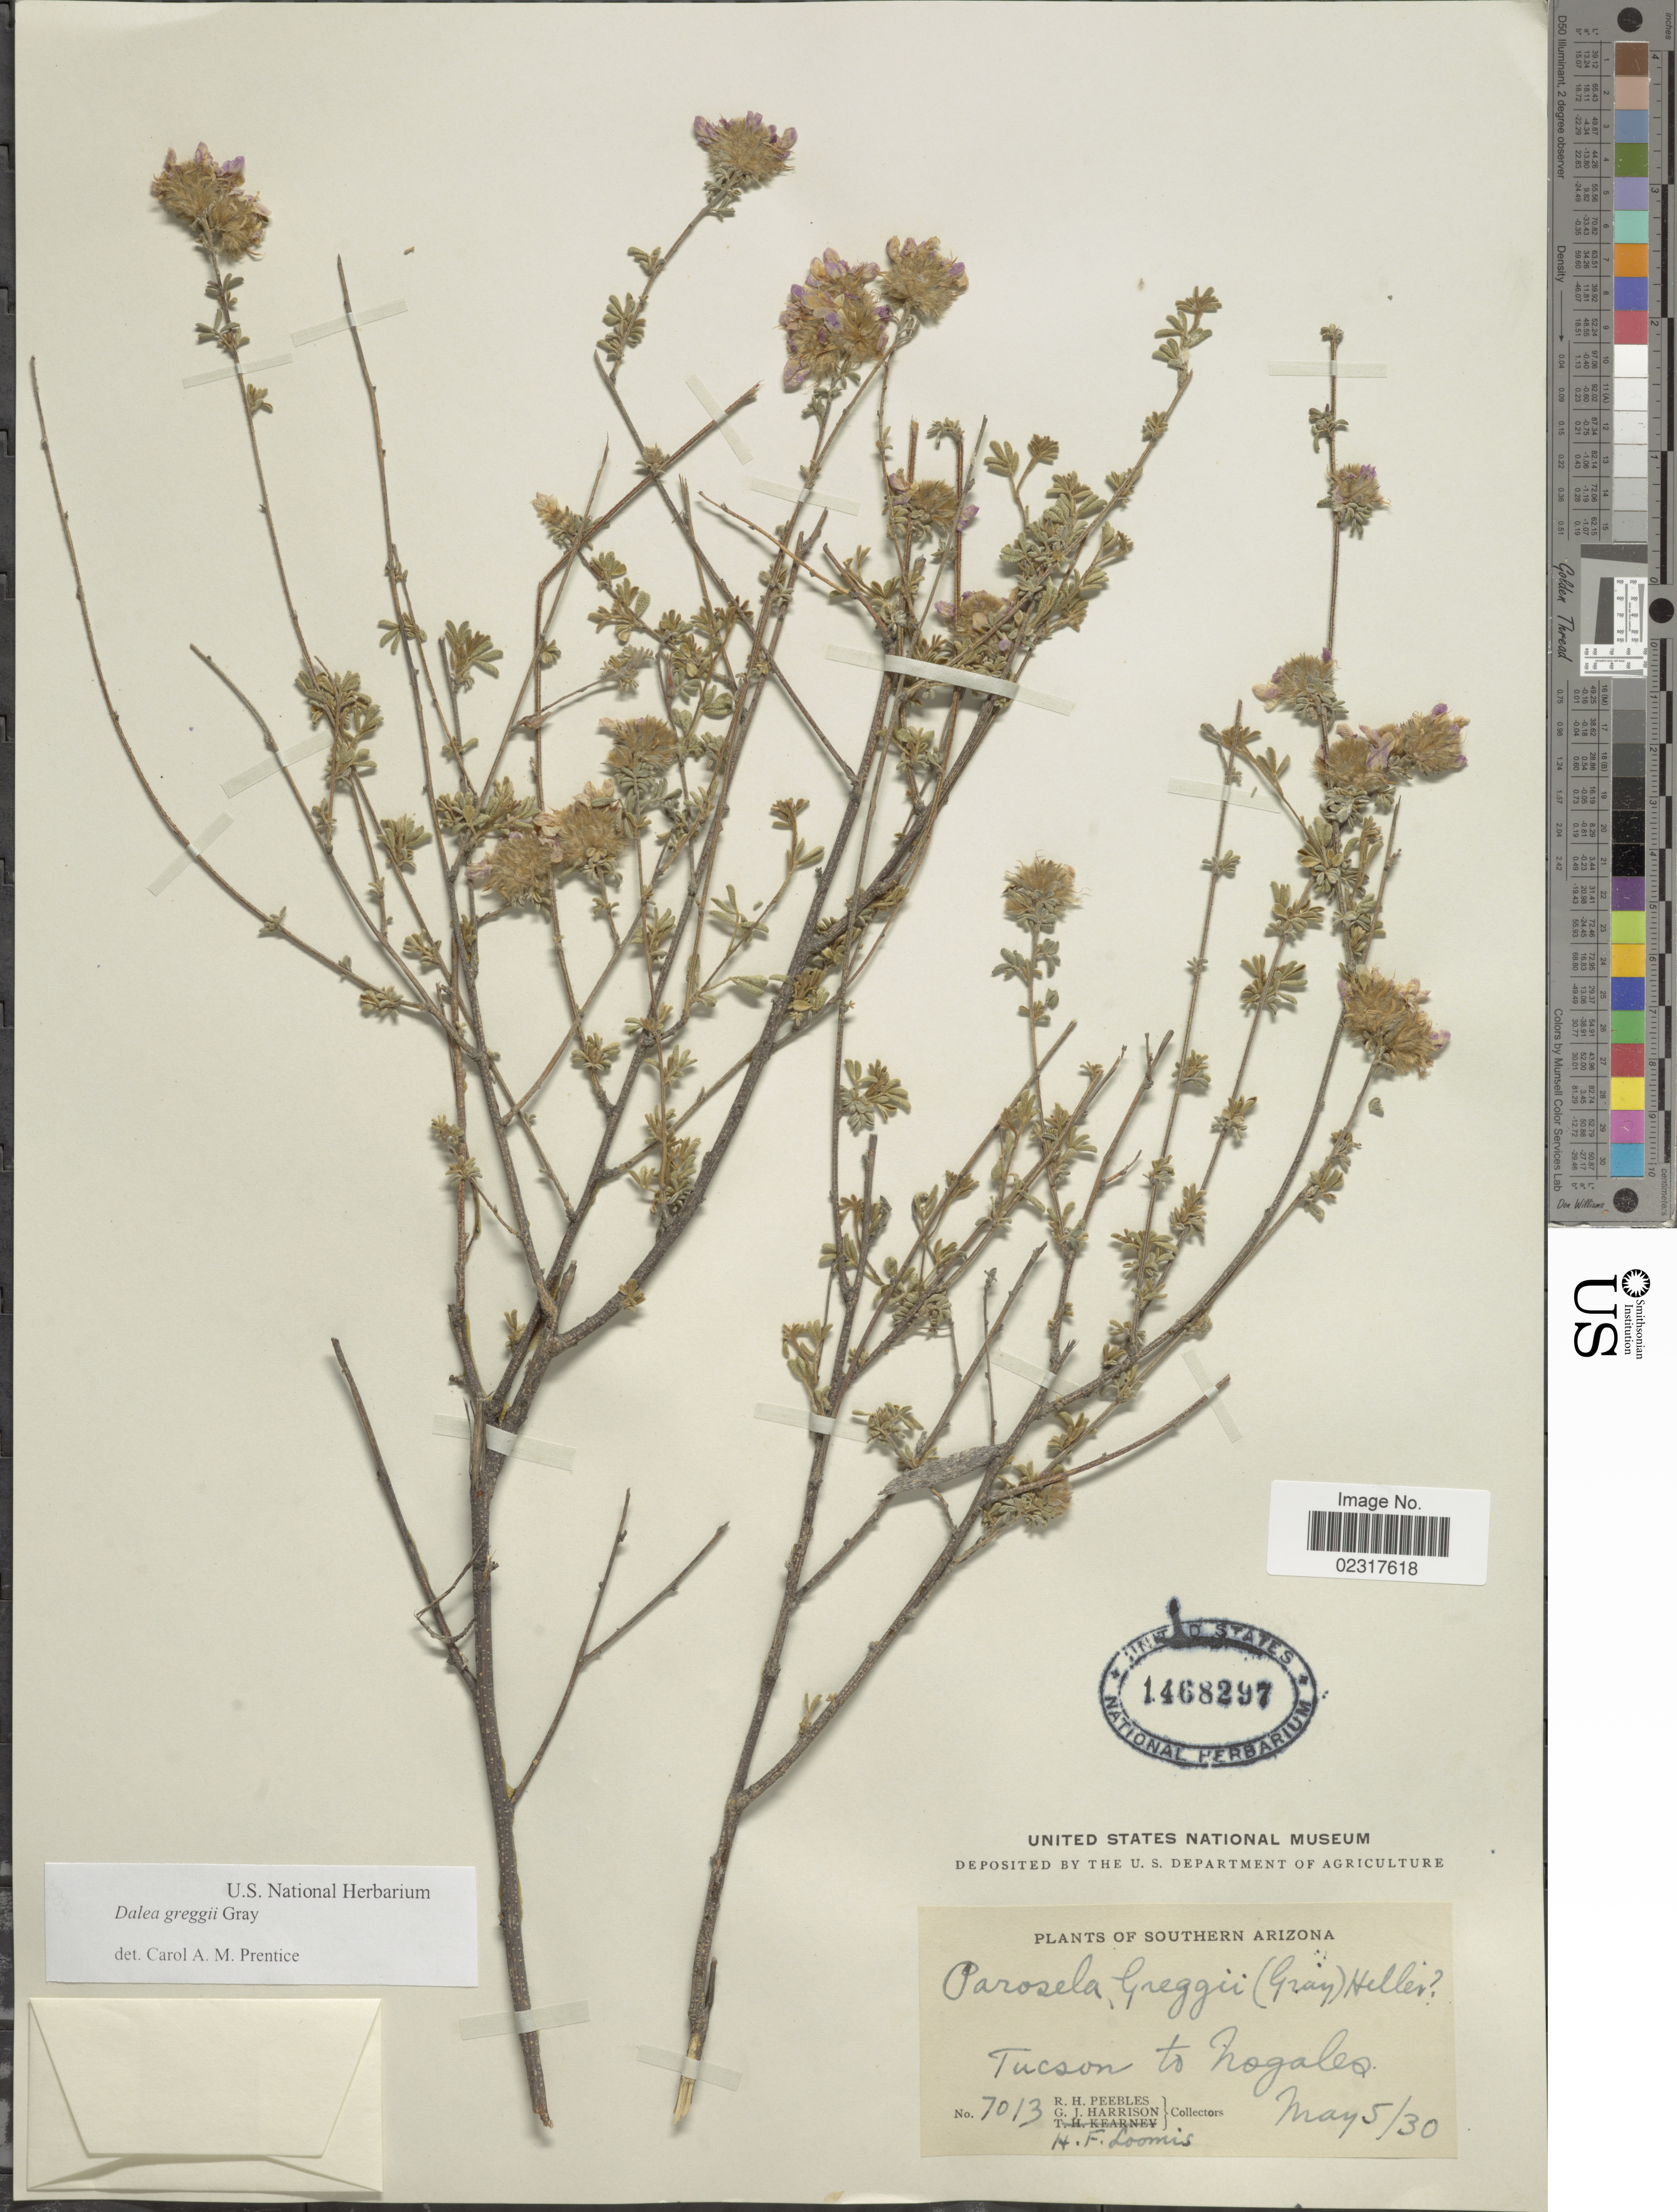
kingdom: Plantae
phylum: Tracheophyta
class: Magnoliopsida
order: Fabales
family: Fabaceae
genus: Dalea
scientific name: Dalea greggii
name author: A. Gray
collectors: R. H. Peebles, G. J. Harrison & H. F. Loomis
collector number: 7013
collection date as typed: Transcribed d/m/y: 5/5/30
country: United States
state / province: Arizona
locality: Southern Arizona, Tucson to Nogales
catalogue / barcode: US 1468297